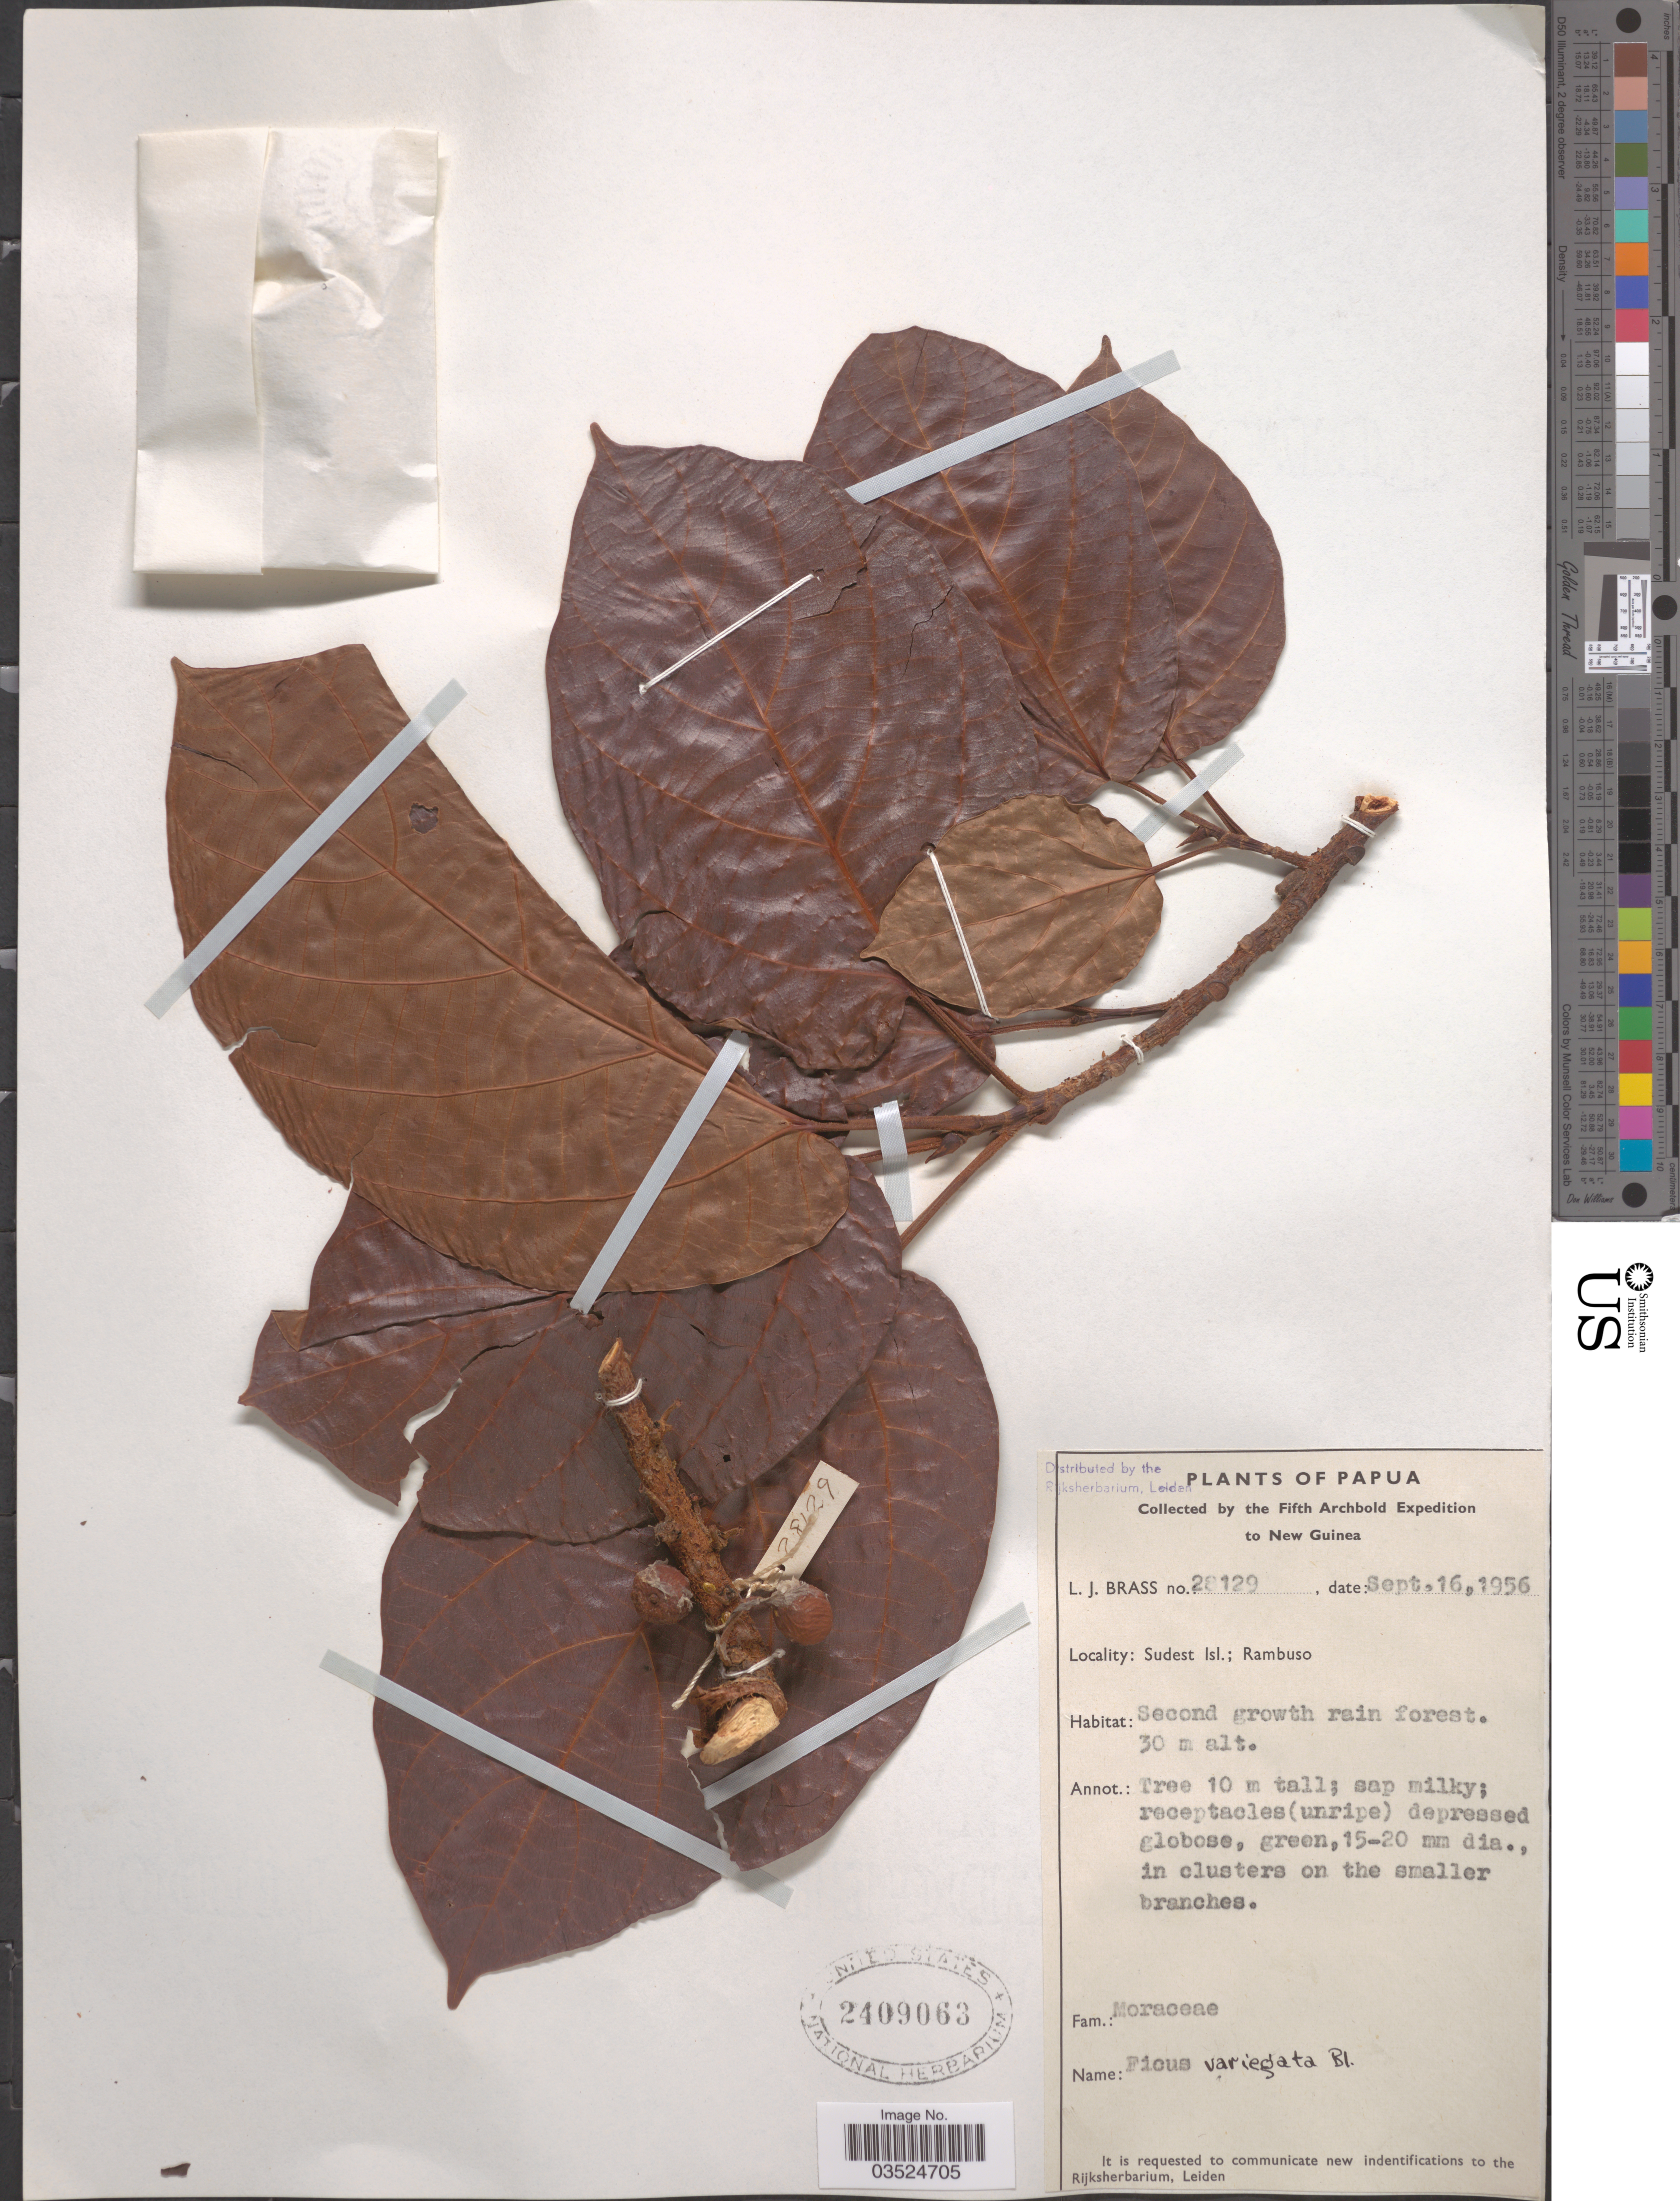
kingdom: Plantae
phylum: Tracheophyta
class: Magnoliopsida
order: Rosales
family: Moraceae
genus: Ficus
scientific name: Ficus variegata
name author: Blume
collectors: L. J. Brass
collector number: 28129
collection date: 1956-09-16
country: Papua New Guinea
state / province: Milne Bay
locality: Papua. New Guinea. Sudest Isl.; Rambuso.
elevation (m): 30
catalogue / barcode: US 2409063